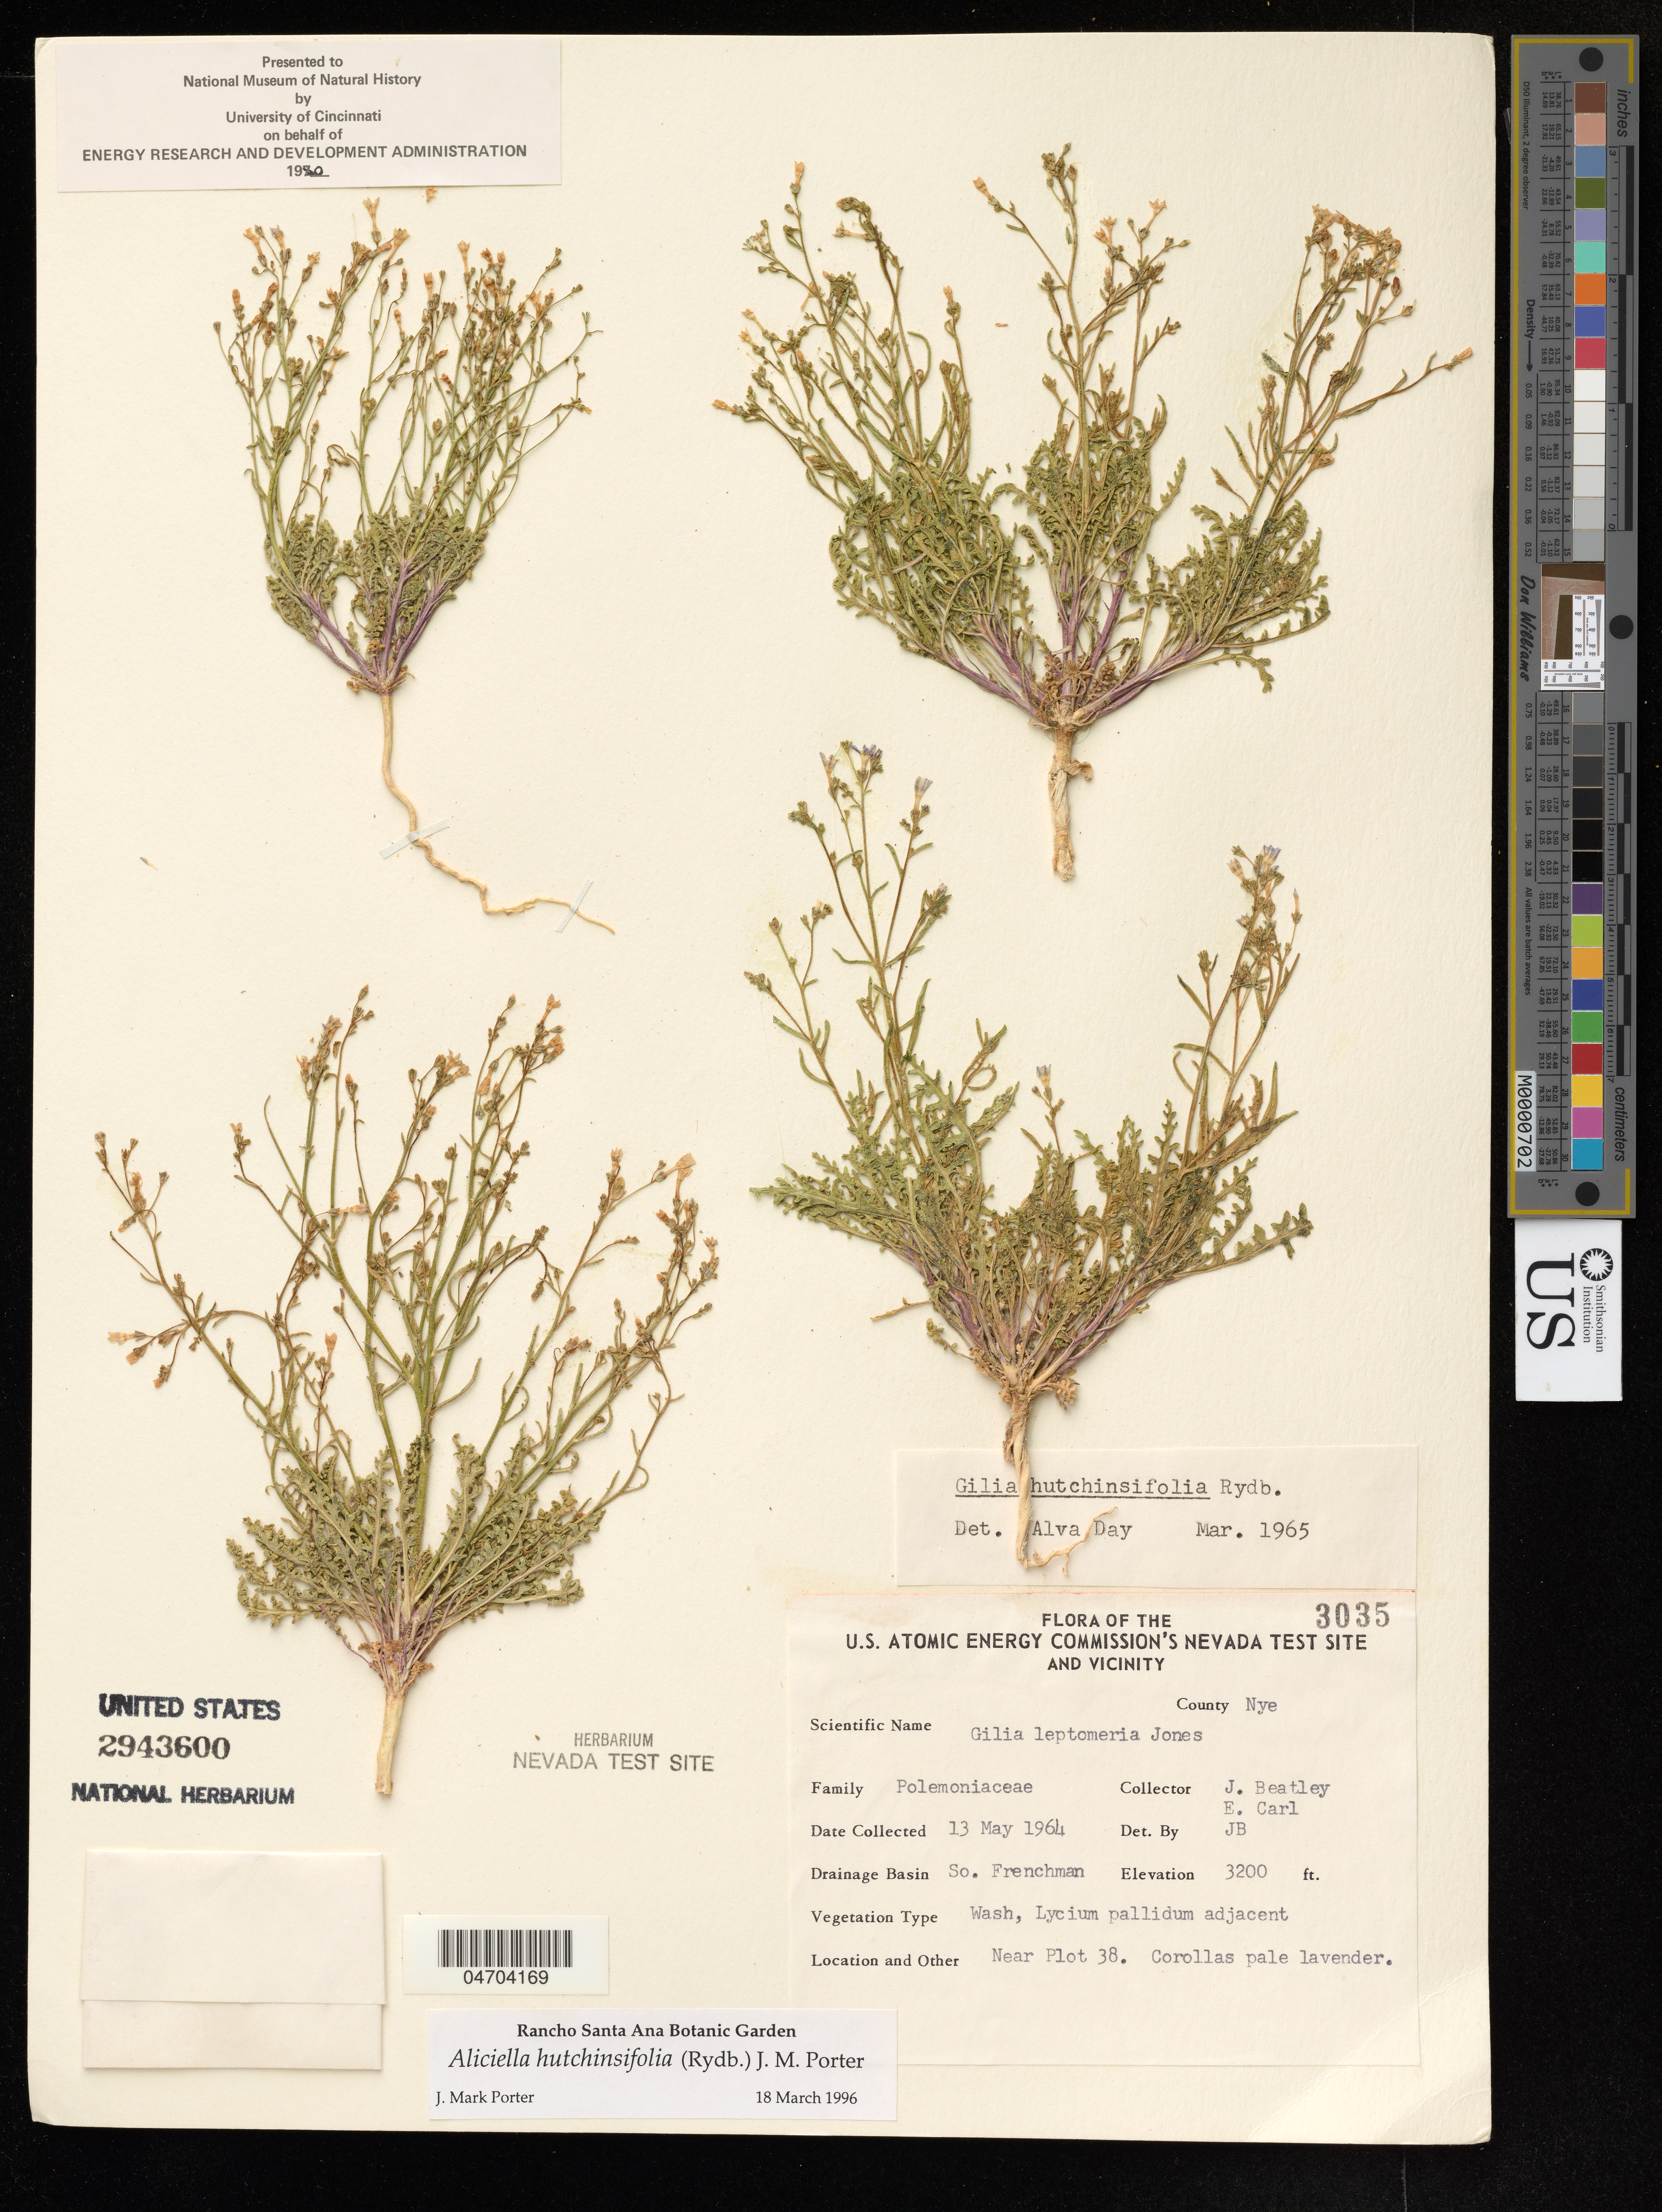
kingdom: Plantae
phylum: Tracheophyta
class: Magnoliopsida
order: Ericales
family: Polemoniaceae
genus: Aliciella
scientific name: Aliciella hutchinsifolia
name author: (Rydb.) J.M. Porter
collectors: J. Beatley & E. Carl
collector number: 3035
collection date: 1964-05-13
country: United States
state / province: Nevada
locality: The U.S. Atomic Energy Commission's Nevada Test Site and Vicinity. County Nye. Drainage Basin So. Frenchman. Near Plot 38.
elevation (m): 975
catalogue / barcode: US 2943600